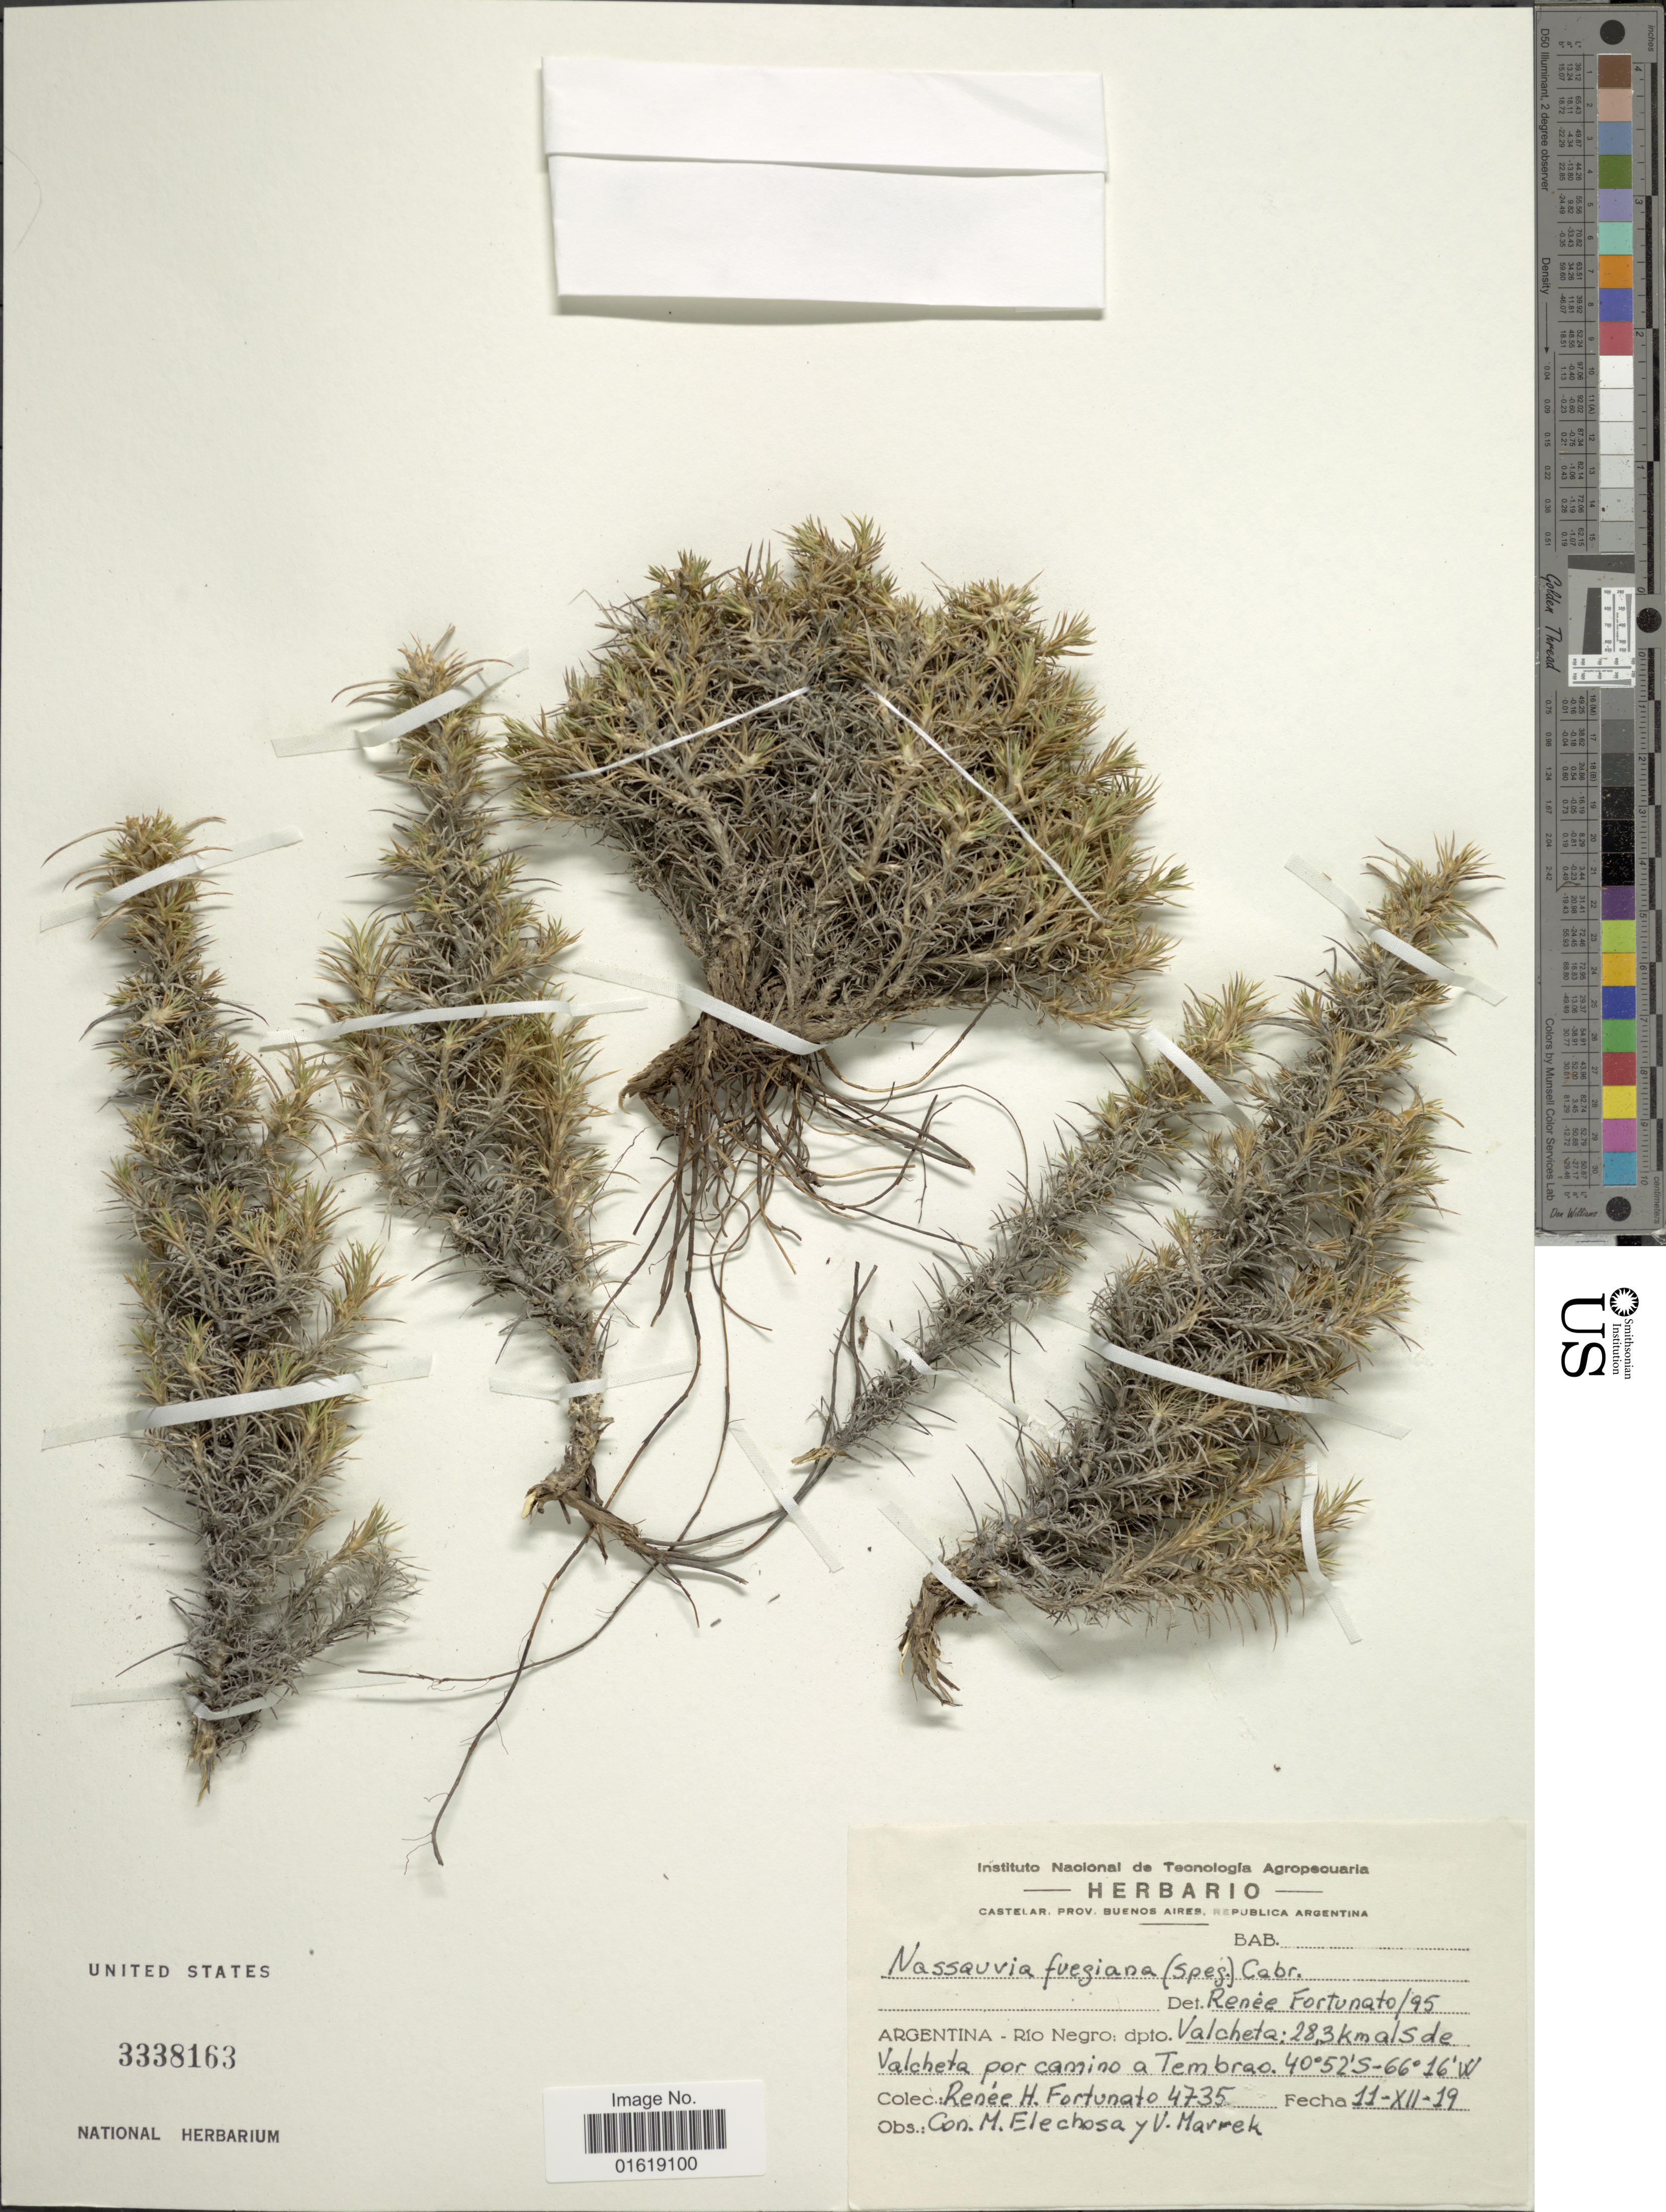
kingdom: Plantae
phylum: Tracheophyta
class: Magnoliopsida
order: Asterales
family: Asteraceae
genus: Nassauvia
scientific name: Nassauvia fuegiana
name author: (Speg.) Cabrera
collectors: R. H. Fortunato, M. Elechosa & V. Mavrek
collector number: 4735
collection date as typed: Transcribed d/m/y: 11/12/19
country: Argentina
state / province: Rio Negro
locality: dpto. Valcheta: 28.3 km al S de Valcheta por camino a Tembrao.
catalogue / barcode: US 3338163